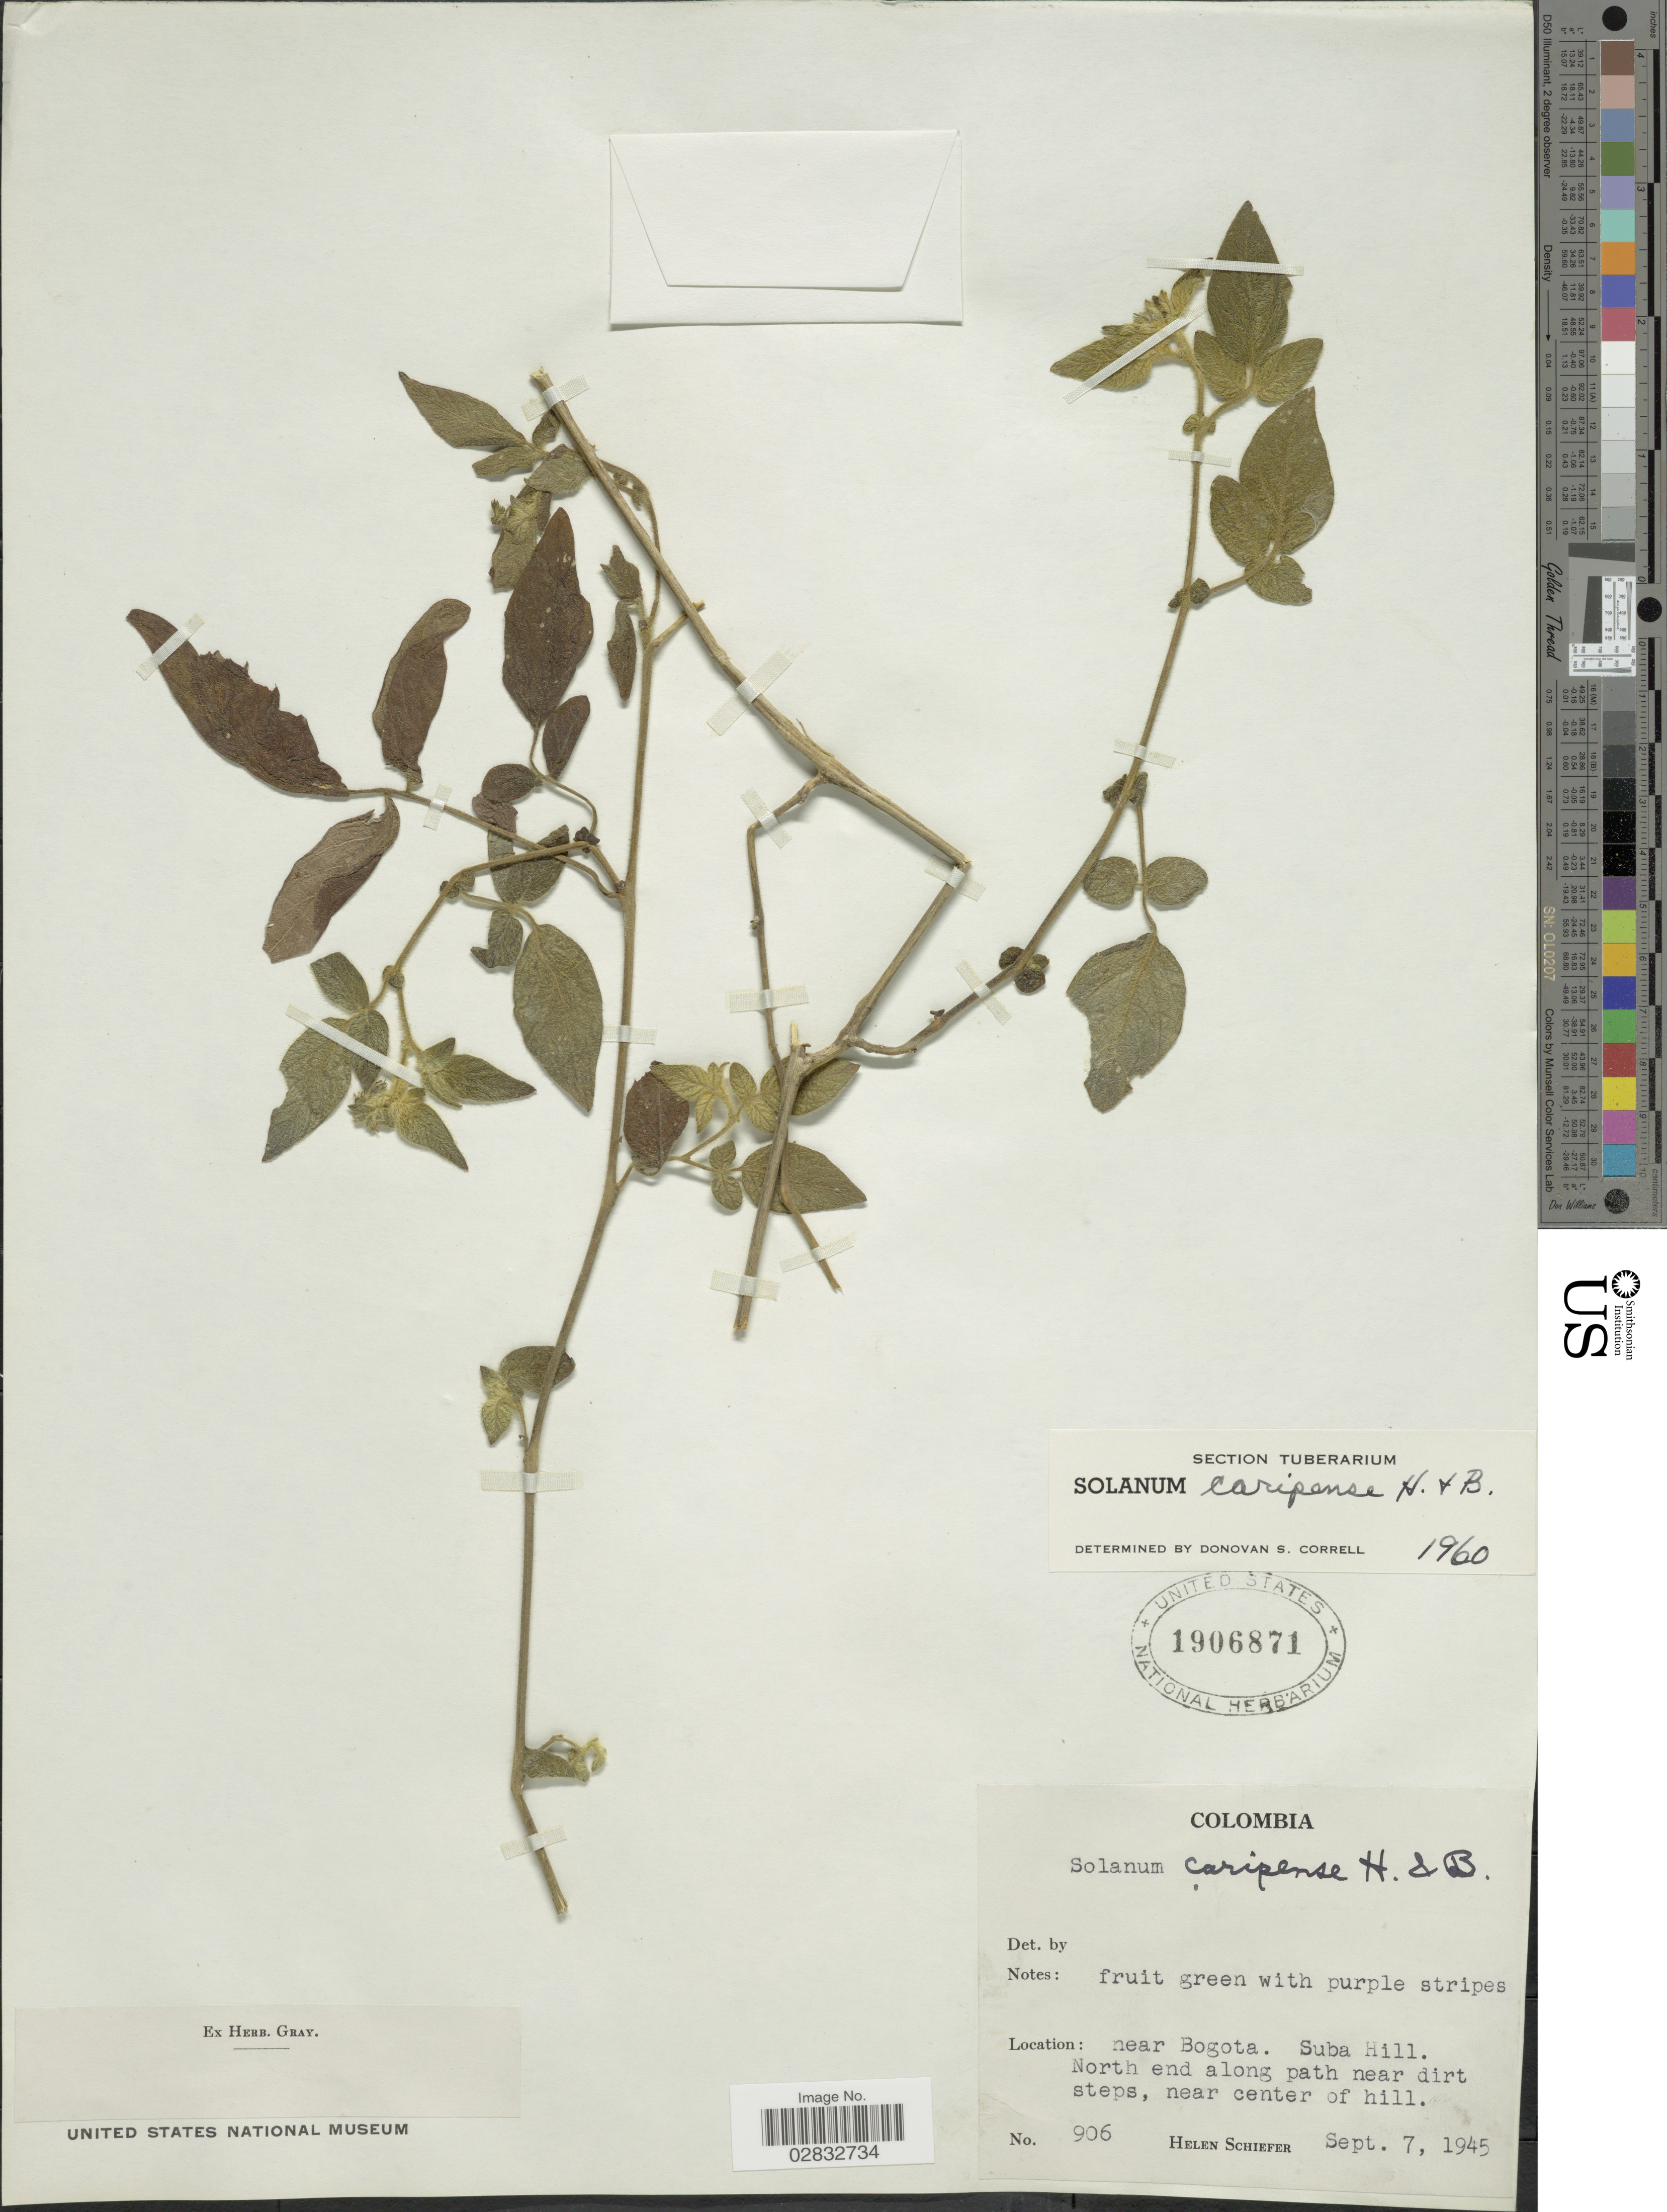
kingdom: Plantae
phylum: Tracheophyta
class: Magnoliopsida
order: Solanales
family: Solanaceae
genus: Solanum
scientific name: Solanum caripense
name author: Humb. & Bonpl. ex Dunal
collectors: H. Schiefer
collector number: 906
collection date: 1945-09-07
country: Colombia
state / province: Bogota D.C.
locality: Near Bogota. Suba Hill. North end along path near dirt steps, near center of hill.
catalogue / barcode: US 1906871